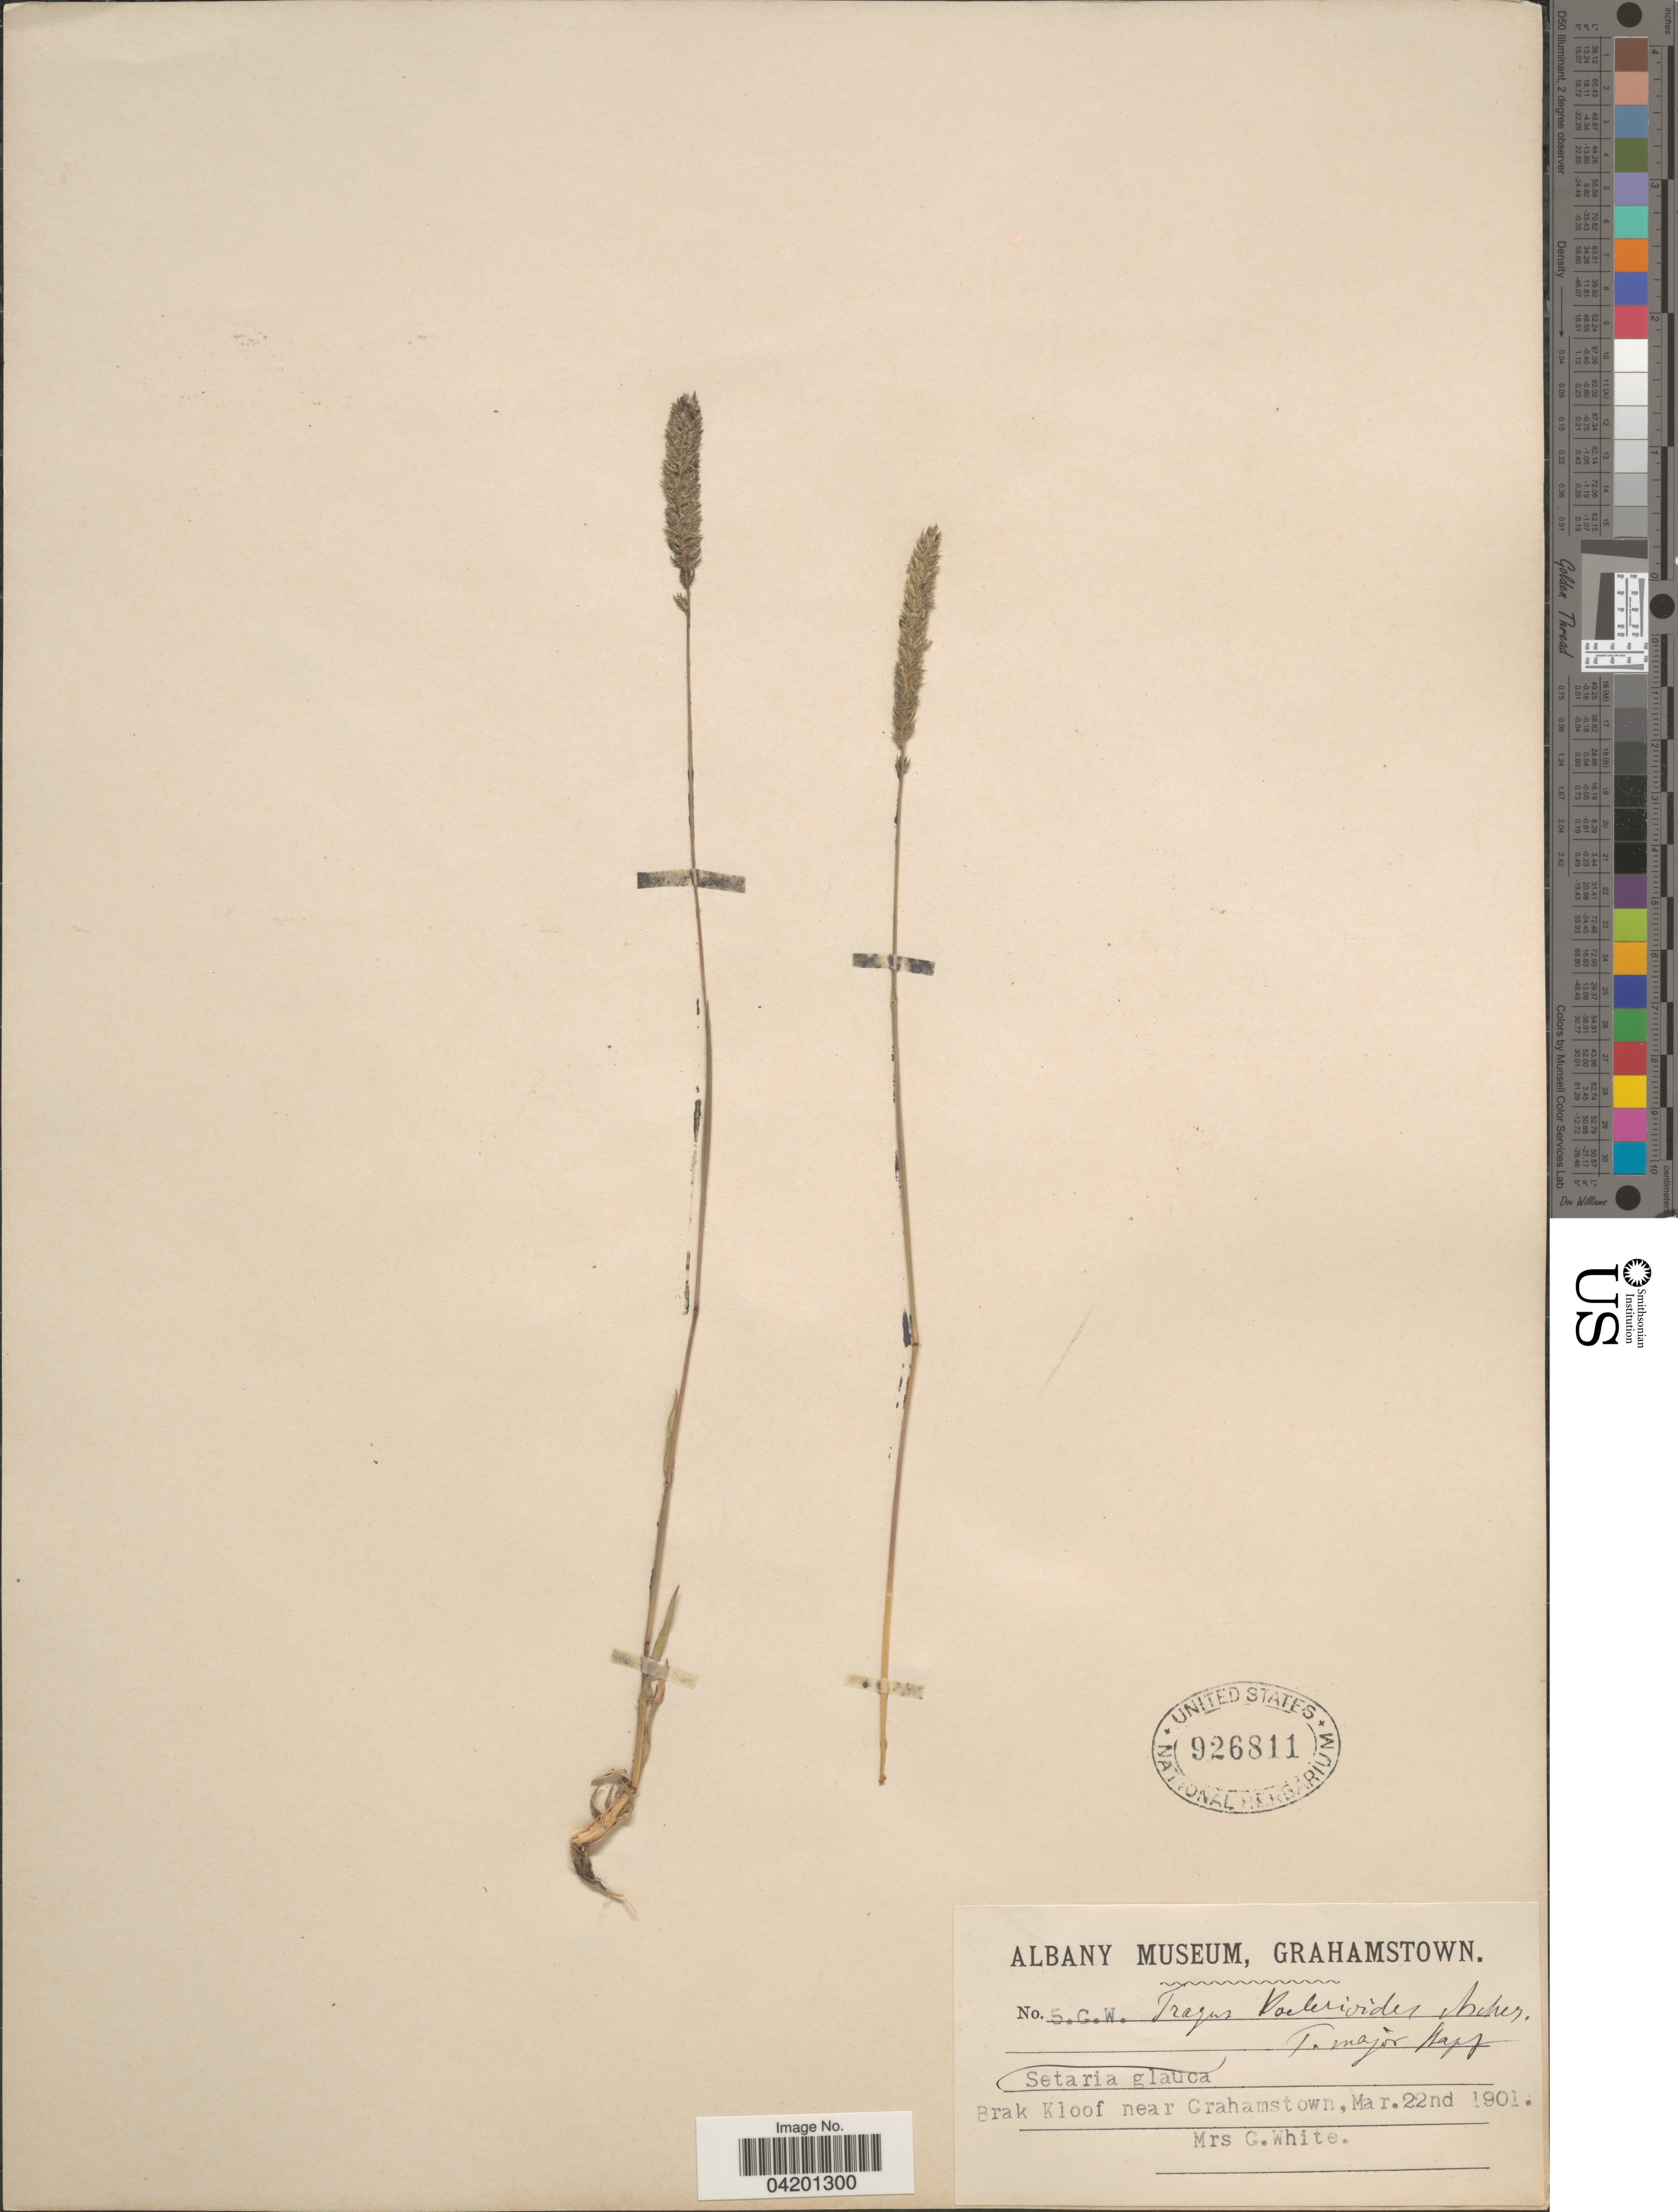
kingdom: Plantae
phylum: Tracheophyta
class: Liliopsida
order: Poales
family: Poaceae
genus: Tragus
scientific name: Tragus koelerioides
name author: Asch.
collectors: G. White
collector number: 5.G.W.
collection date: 1901-03-22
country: South Africa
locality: Brak Kloof near Grahamstown.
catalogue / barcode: US 926811